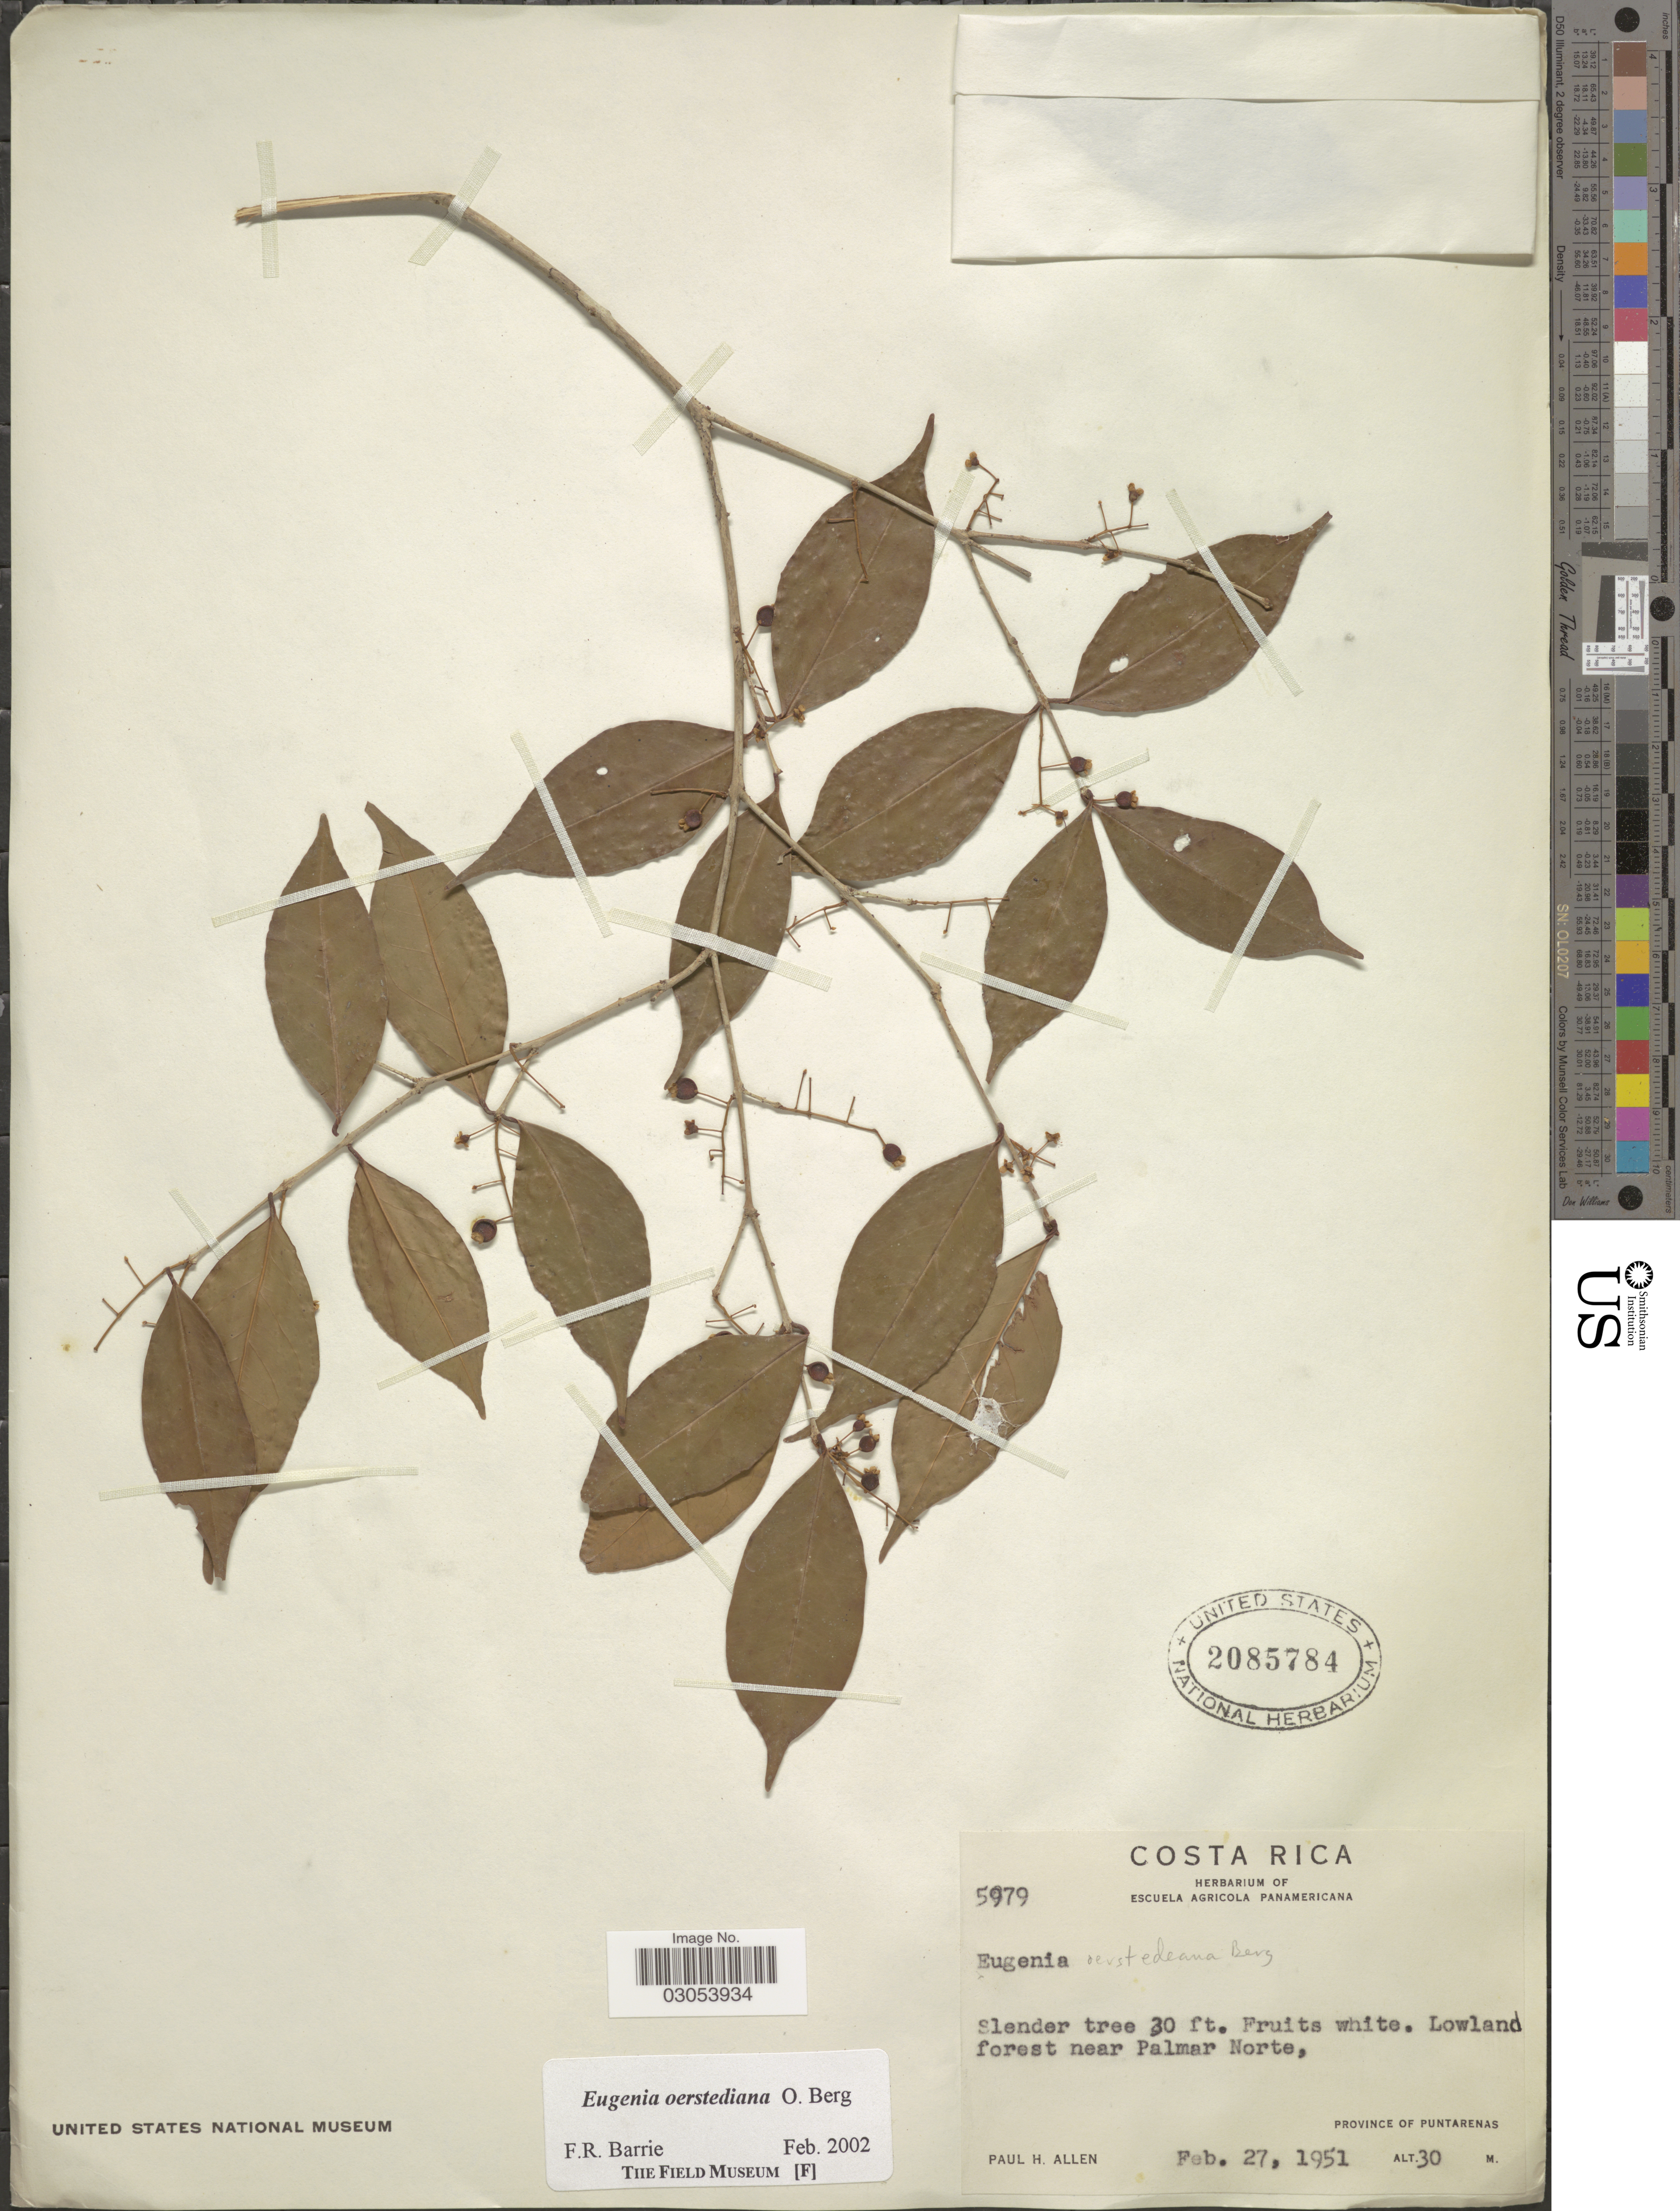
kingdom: Plantae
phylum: Tracheophyta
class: Magnoliopsida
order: Myrtales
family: Myrtaceae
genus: Eugenia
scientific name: Eugenia oerstediana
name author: O. Berg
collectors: P. H. Allen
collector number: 5979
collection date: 1951-02-27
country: Costa Rica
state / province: Puntarenas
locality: Lowland forest near Palmar Norte.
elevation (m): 30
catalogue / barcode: US 2085784